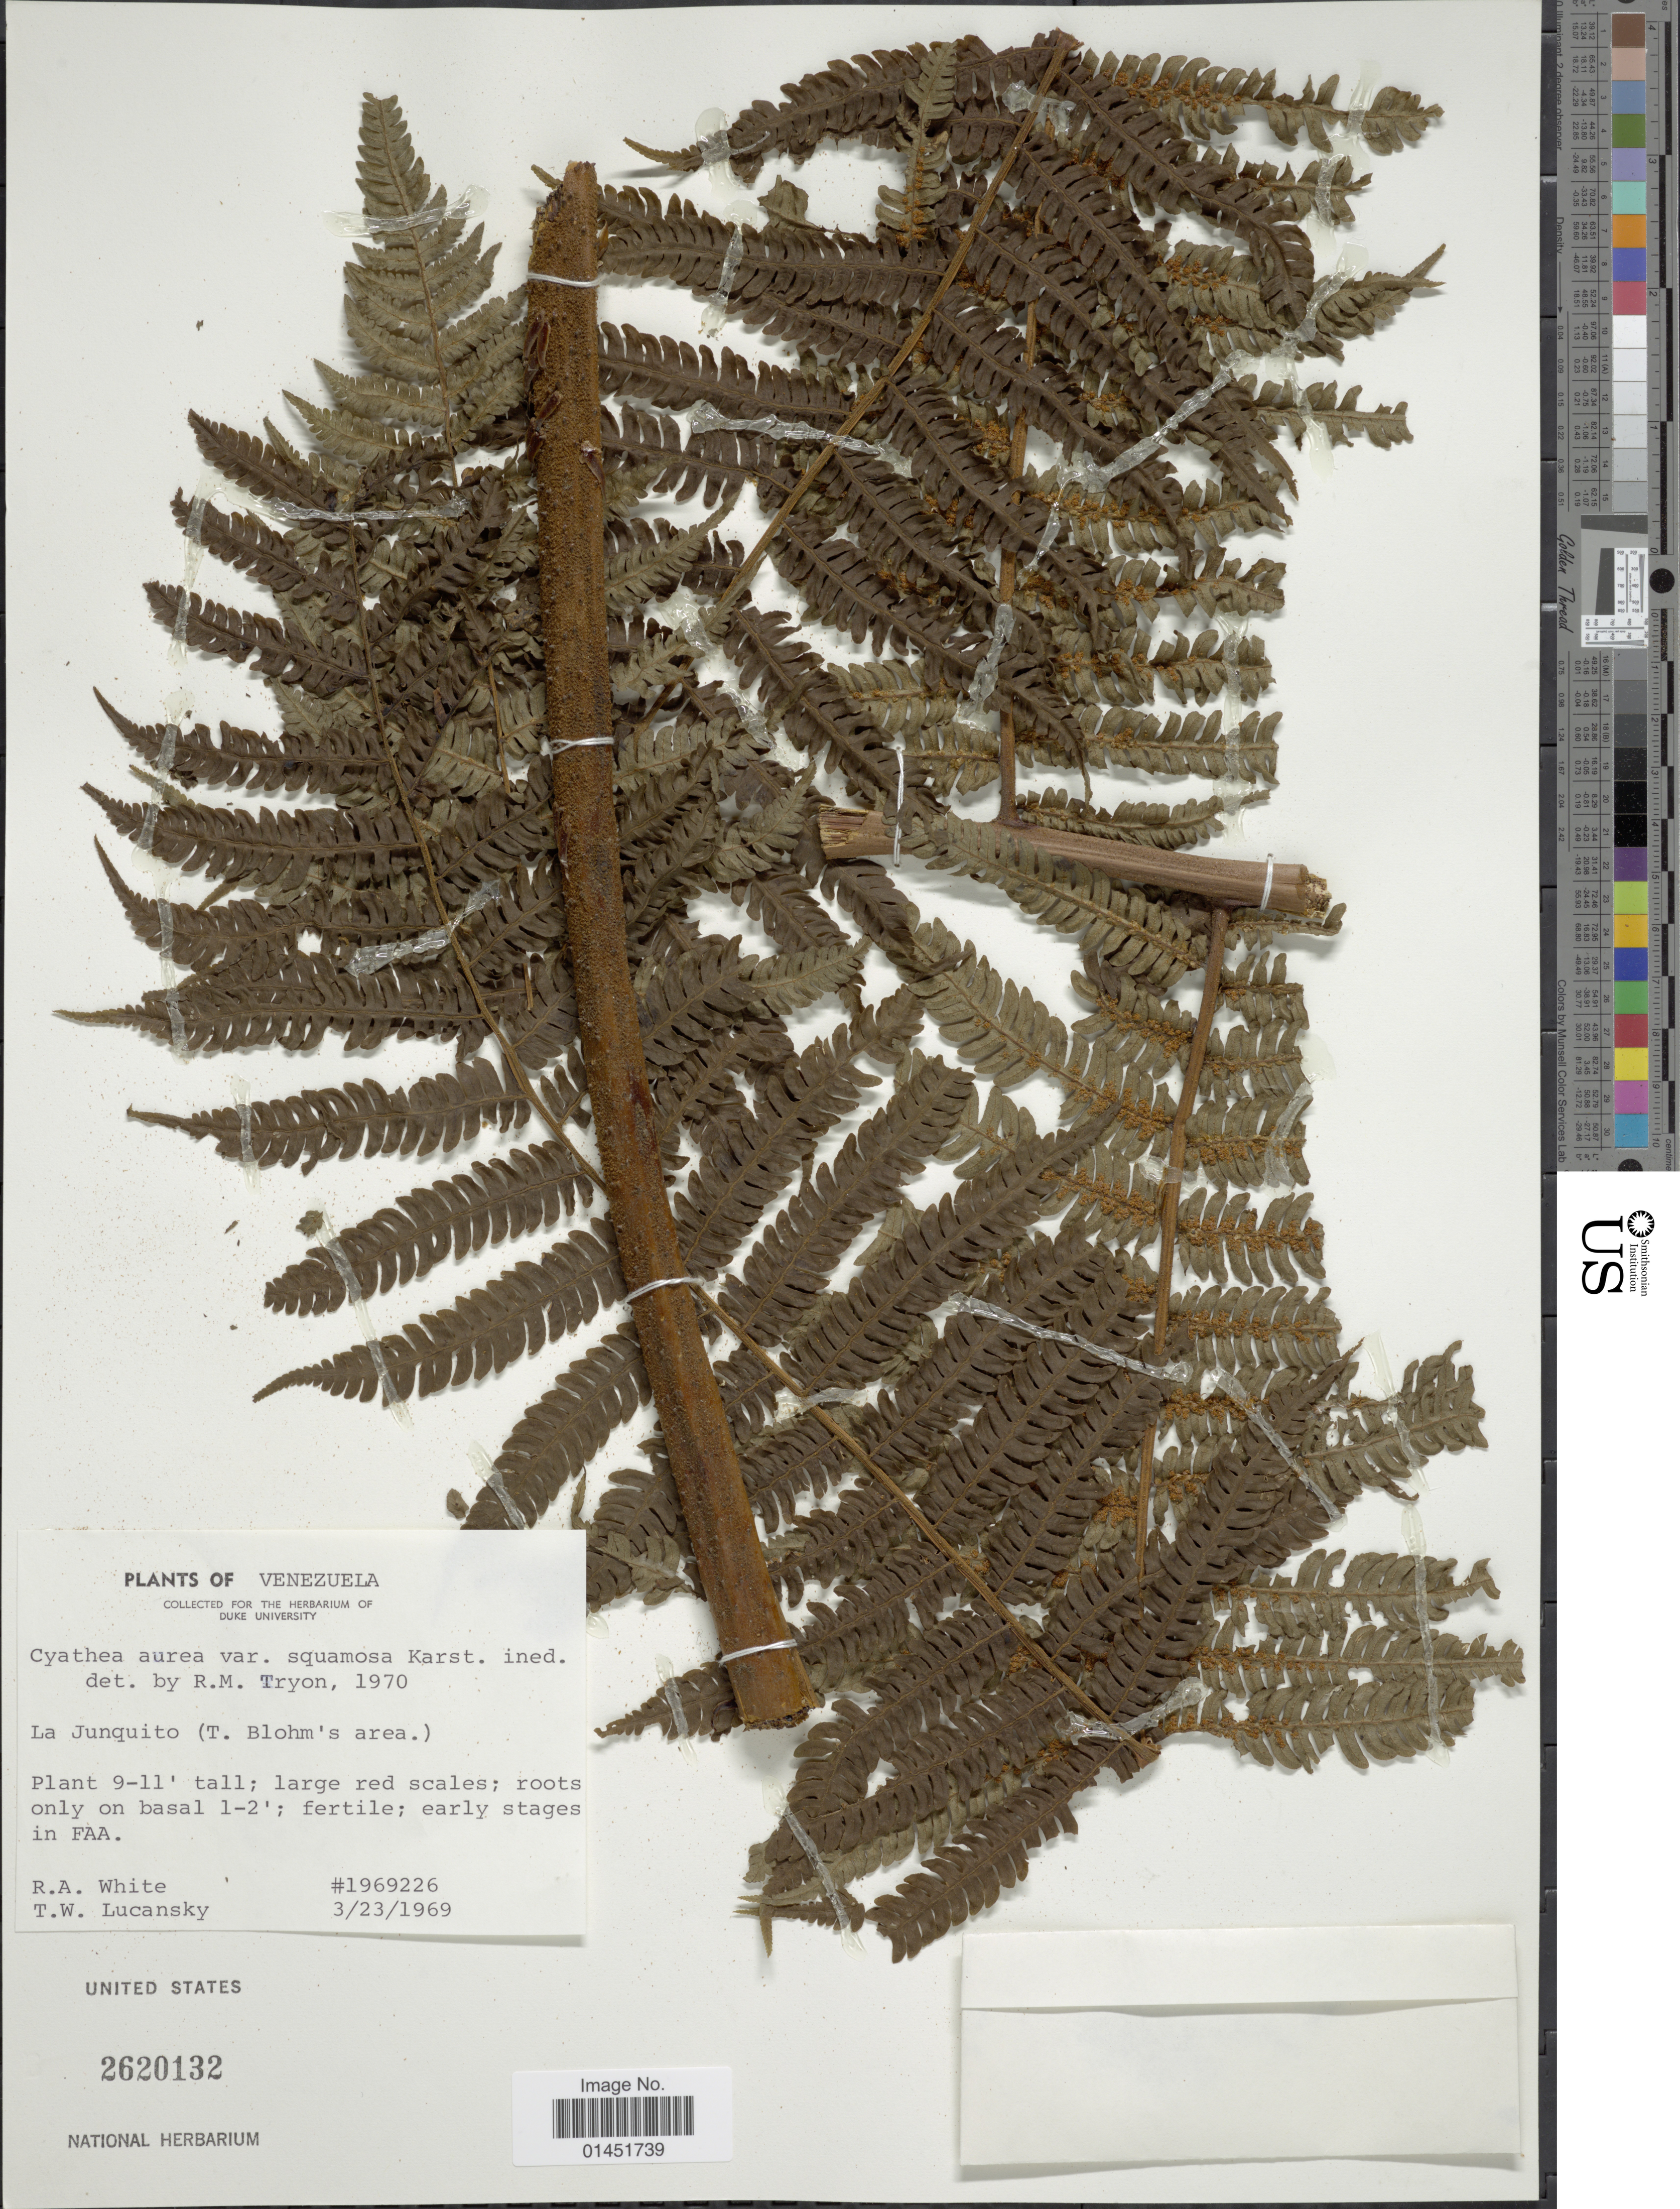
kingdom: Plantae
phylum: Tracheophyta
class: Polypodiopsida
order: Cyatheales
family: Cyatheaceae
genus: Cyathea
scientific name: Cyathea fulva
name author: (M. Martens & Galeotti) Fée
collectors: R. A. White & T. Lucansky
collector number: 1969226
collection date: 1969-03-23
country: Venezuela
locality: La Junquito ( T. Blohm's area).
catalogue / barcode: US 2620132